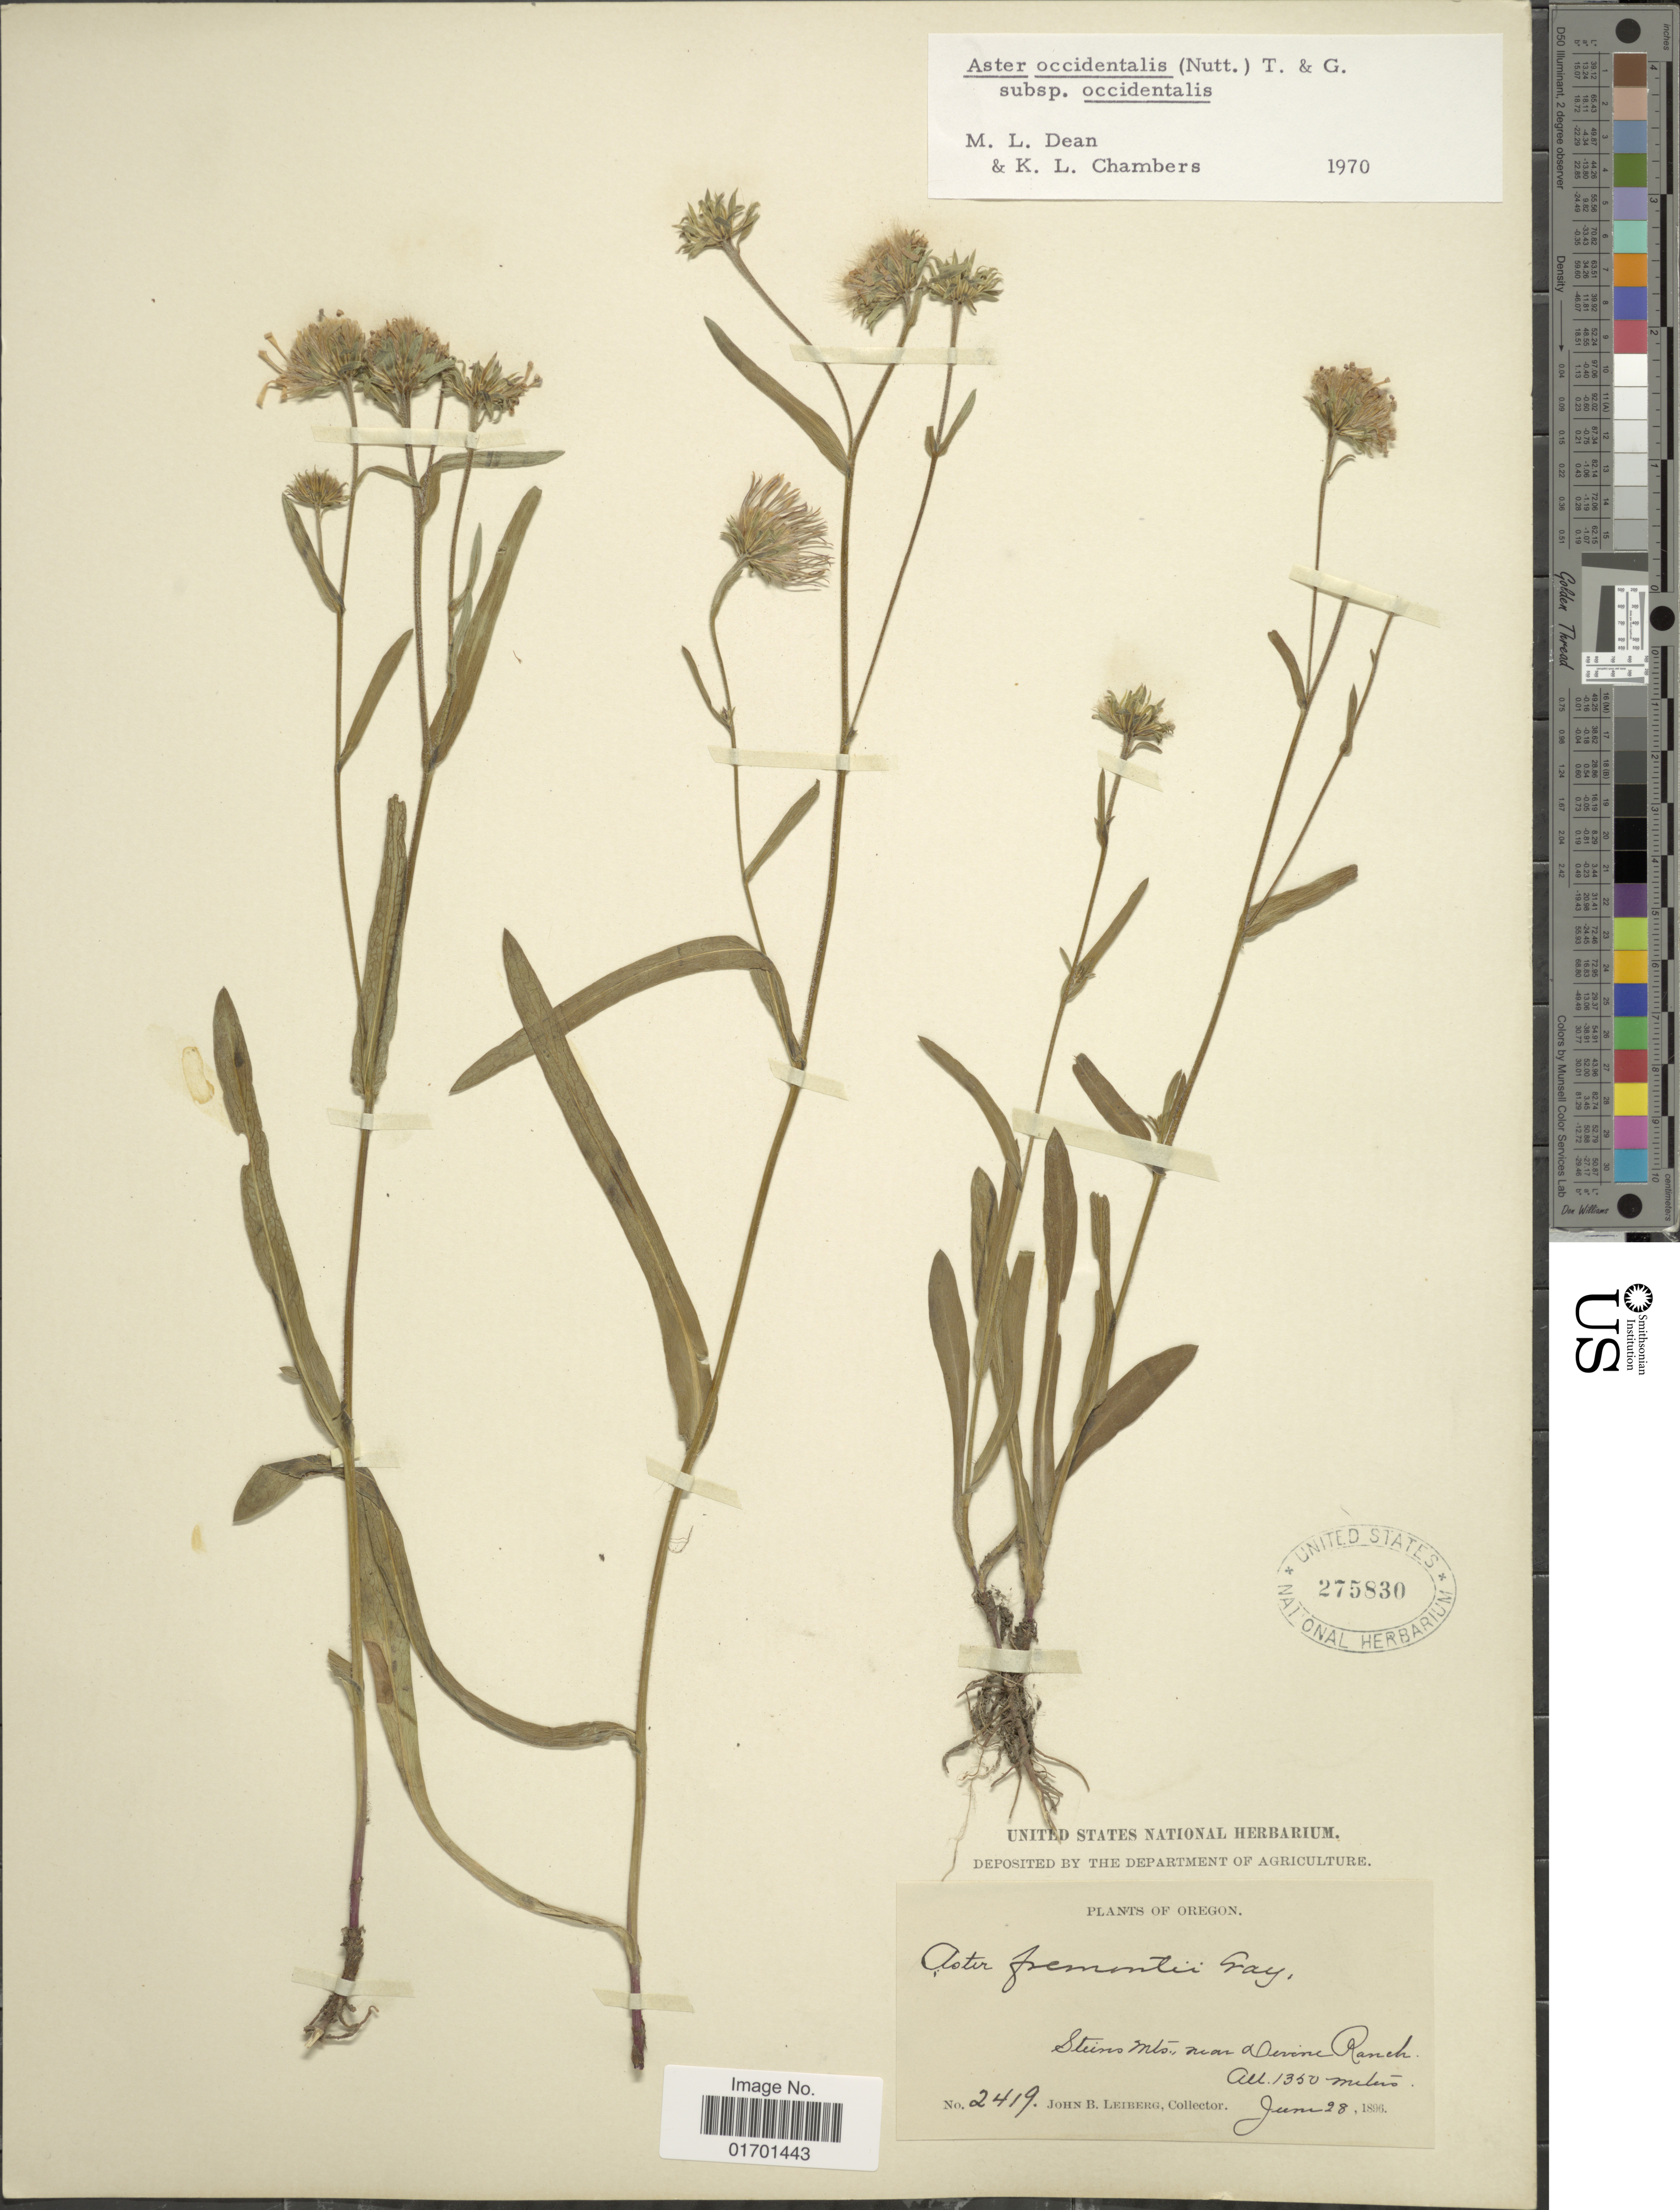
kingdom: Plantae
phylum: Tracheophyta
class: Magnoliopsida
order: Asterales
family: Asteraceae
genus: Symphyotrichum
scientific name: Symphyotrichum spathulatum var. spathulatum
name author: (Lindl.) G.L. Nesom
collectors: J. B. Leiberg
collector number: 2419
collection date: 1896-06-28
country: United States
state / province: Oregon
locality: Steins Mts., near Devine Ranch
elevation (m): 1350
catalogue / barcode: US 275830